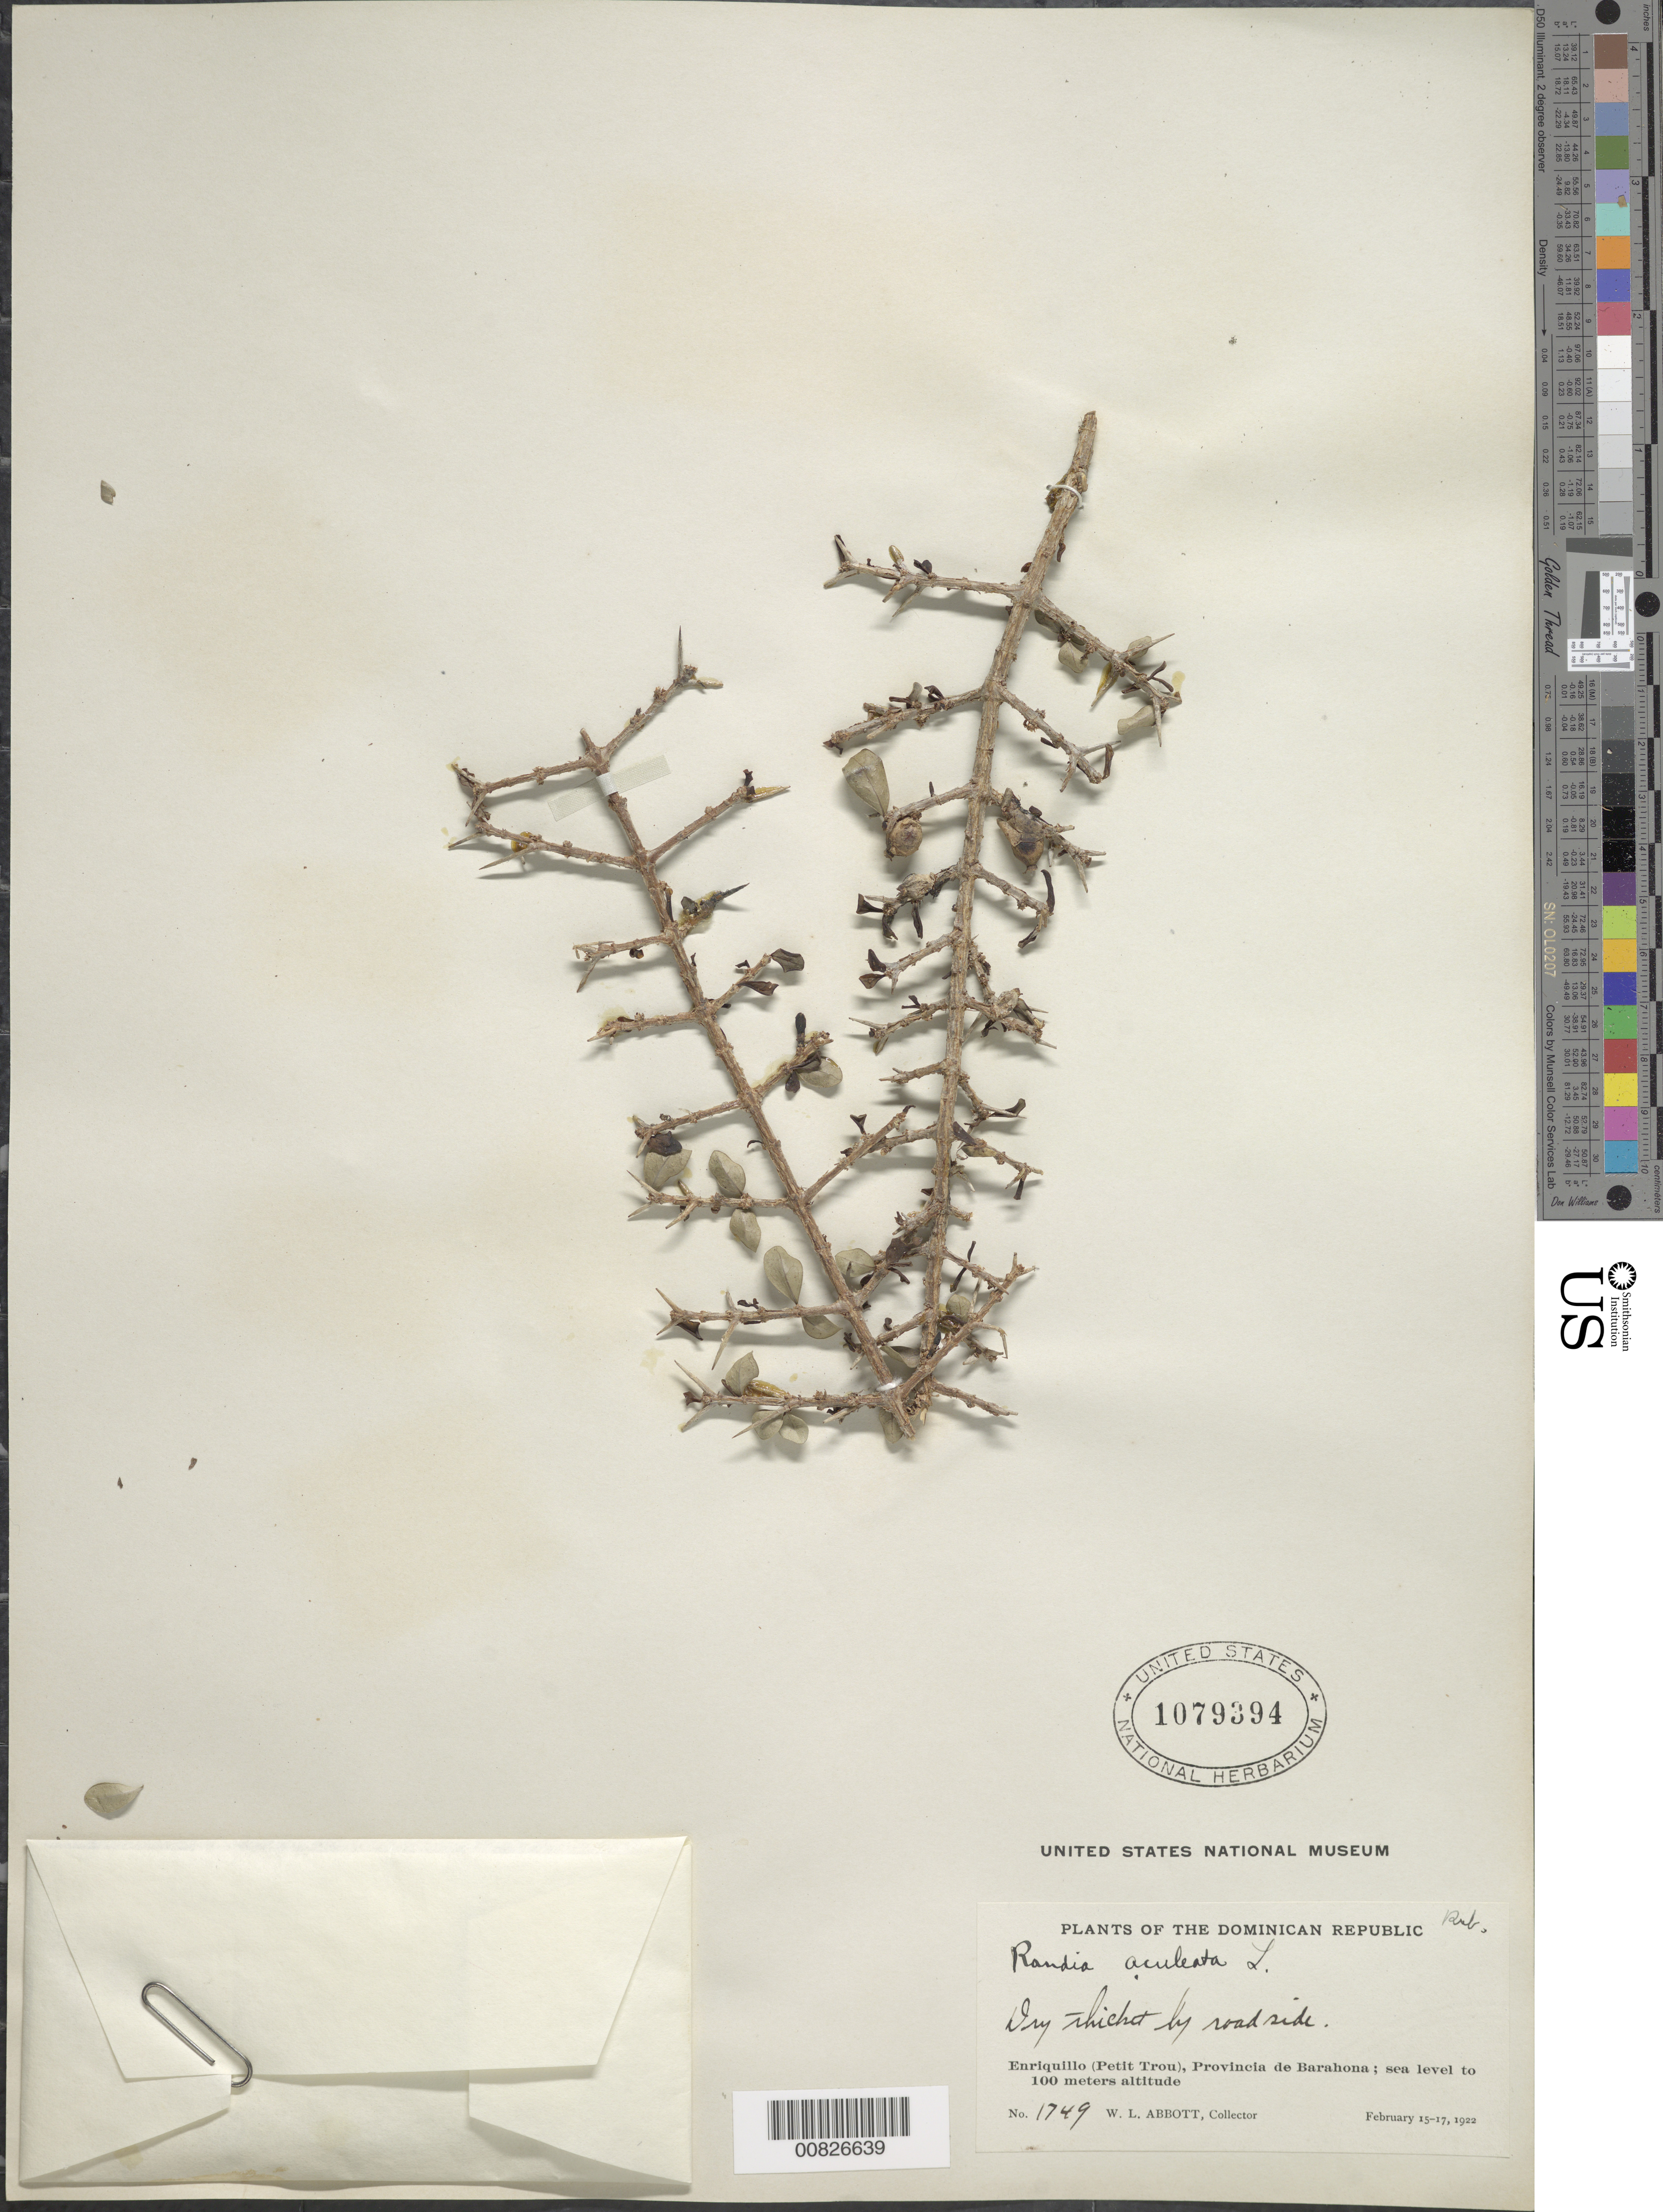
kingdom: Plantae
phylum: Tracheophyta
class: Magnoliopsida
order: Gentianales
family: Rubiaceae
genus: Randia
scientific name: Randia aculeata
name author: L.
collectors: W. L. Abbott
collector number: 1749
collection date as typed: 15 Feb 1922 to 17 Feb 1922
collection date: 1922-02-15/1922-02-17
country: Dominican Republic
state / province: Barahona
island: Hispaniola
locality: Enriquillo (Petit Trou)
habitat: Dry thicket by road side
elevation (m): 0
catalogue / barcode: US 1079394